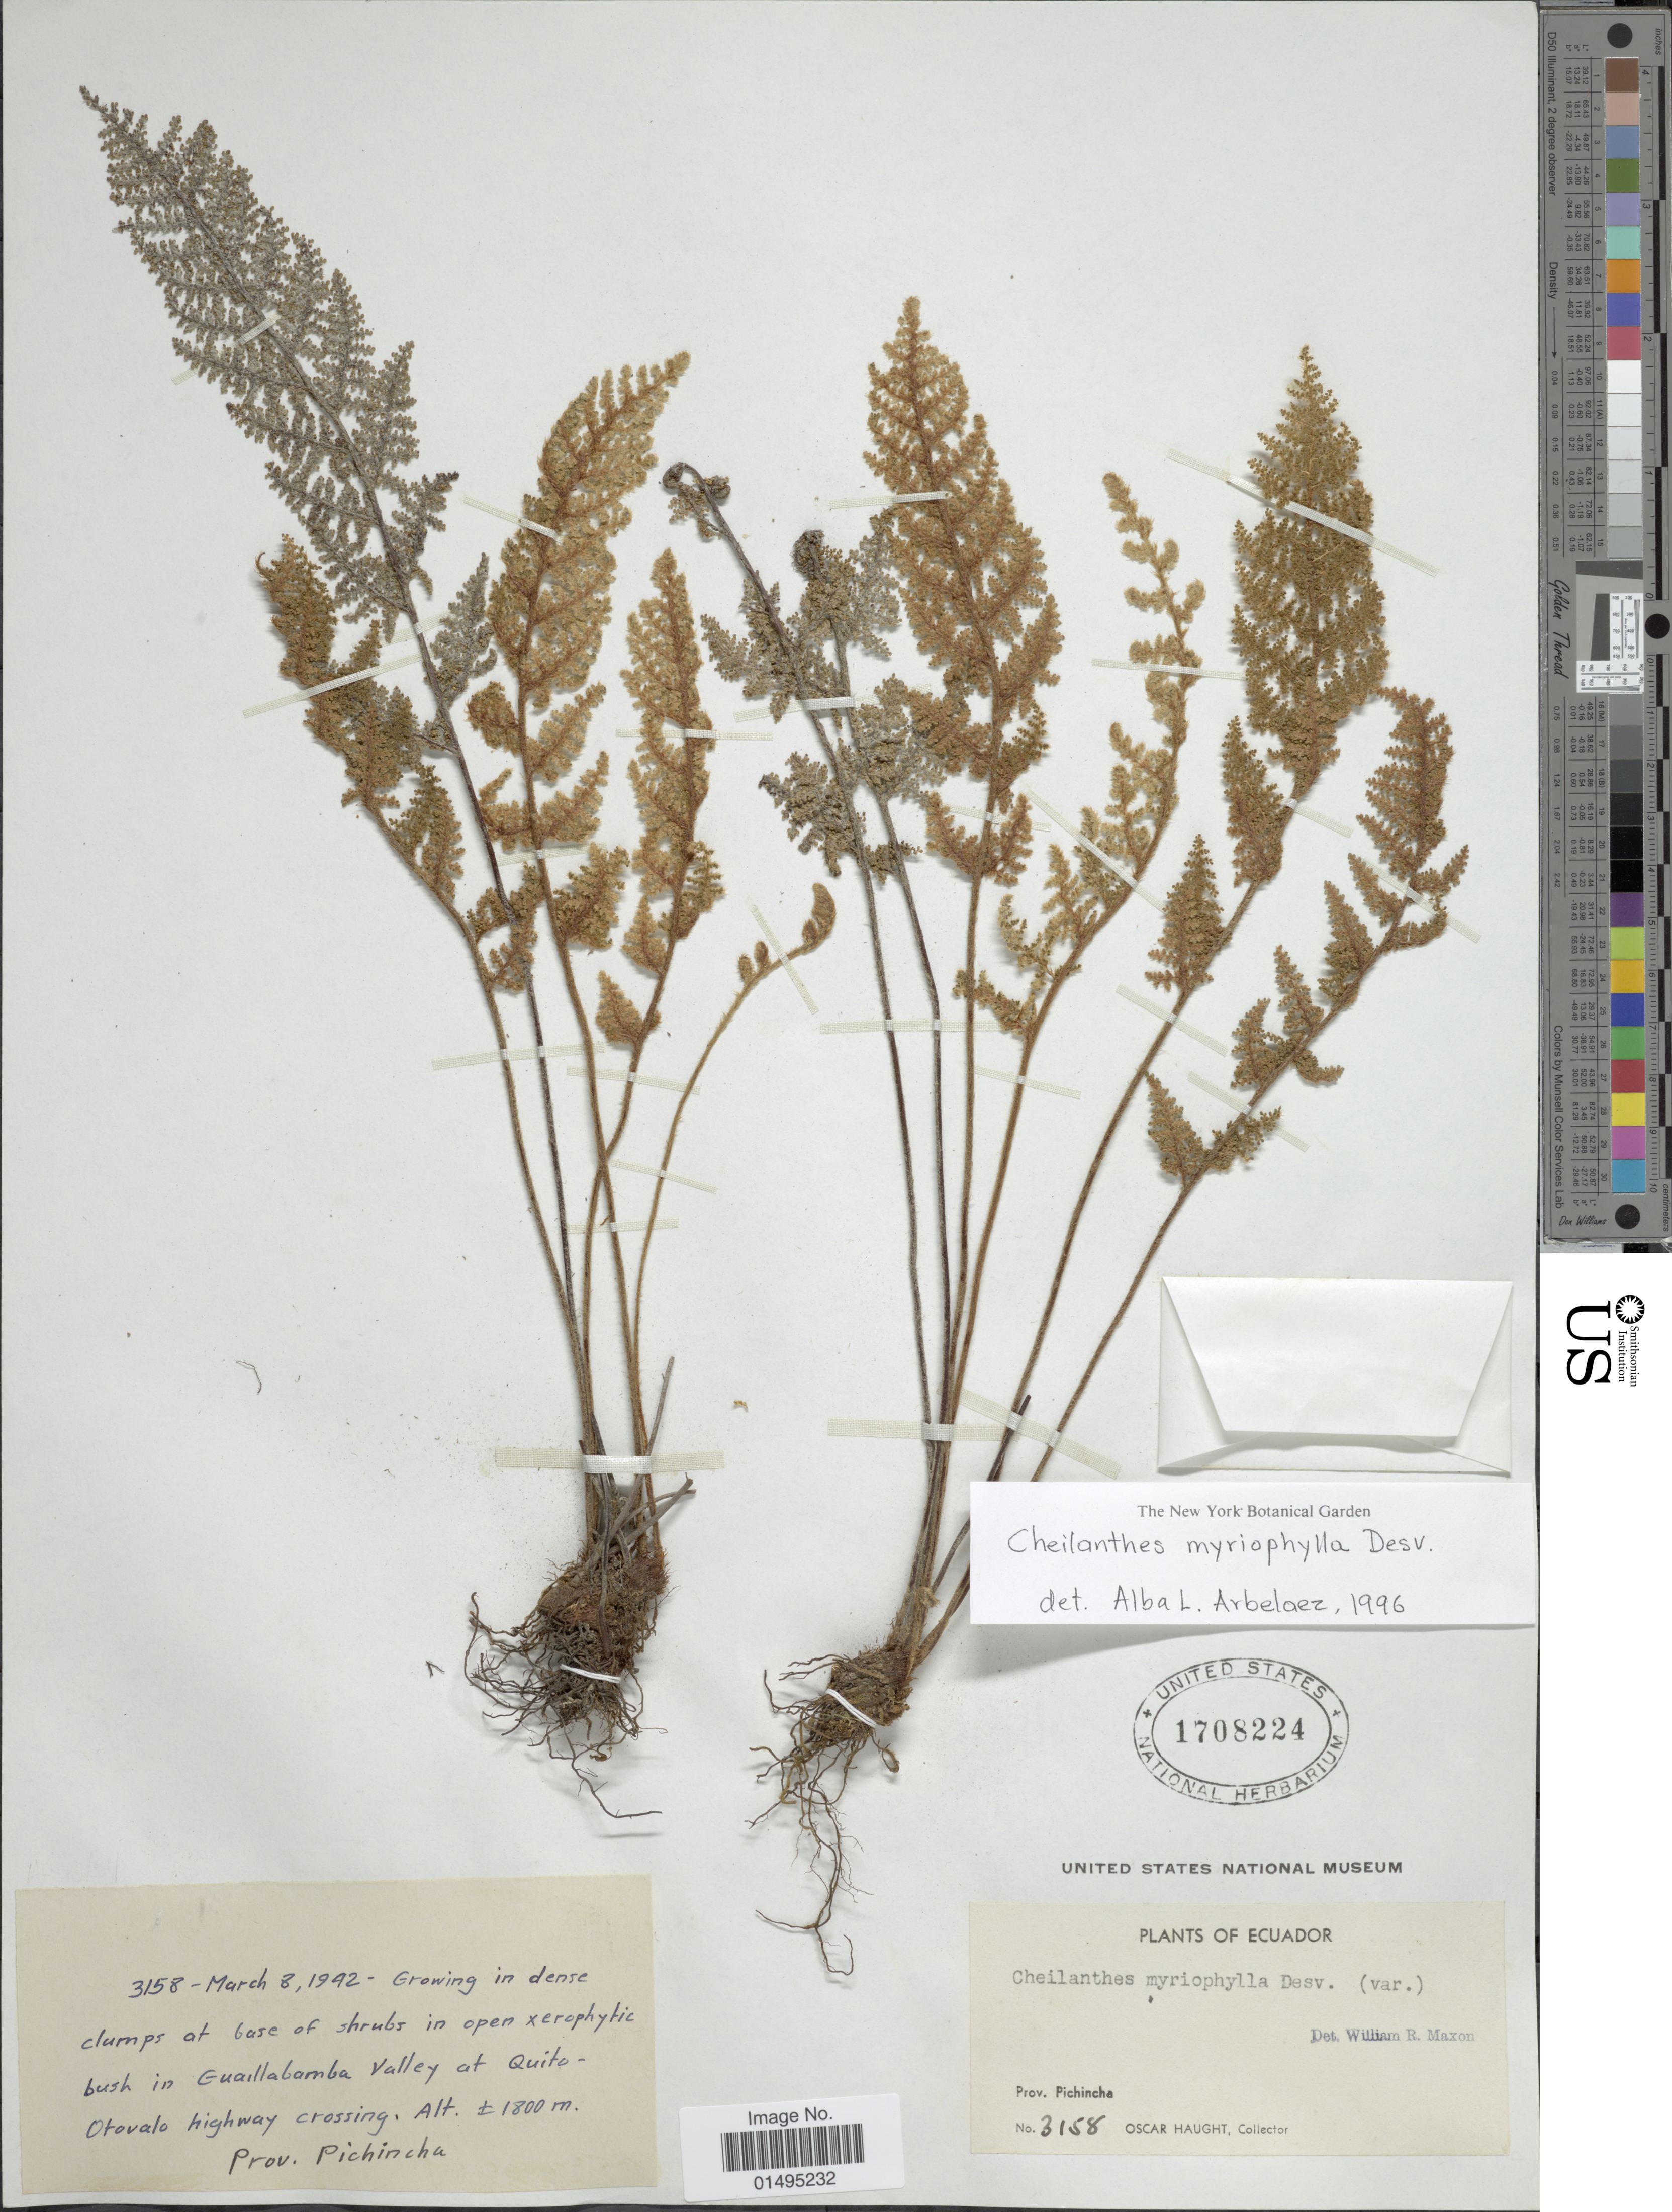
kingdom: Plantae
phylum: Tracheophyta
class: Polypodiopsida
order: Polypodiales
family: Pteridaceae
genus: Myriopteris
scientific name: Myriopteris myriophylla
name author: (Desv.) J. Sm.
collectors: O. L. Haught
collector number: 3158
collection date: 1942-04-08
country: Ecuador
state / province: Pichincha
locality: In Euaillabamba Valley at Quito - Otovalo highway crossing, Prov. Pichincha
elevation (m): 1800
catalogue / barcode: US 1708224